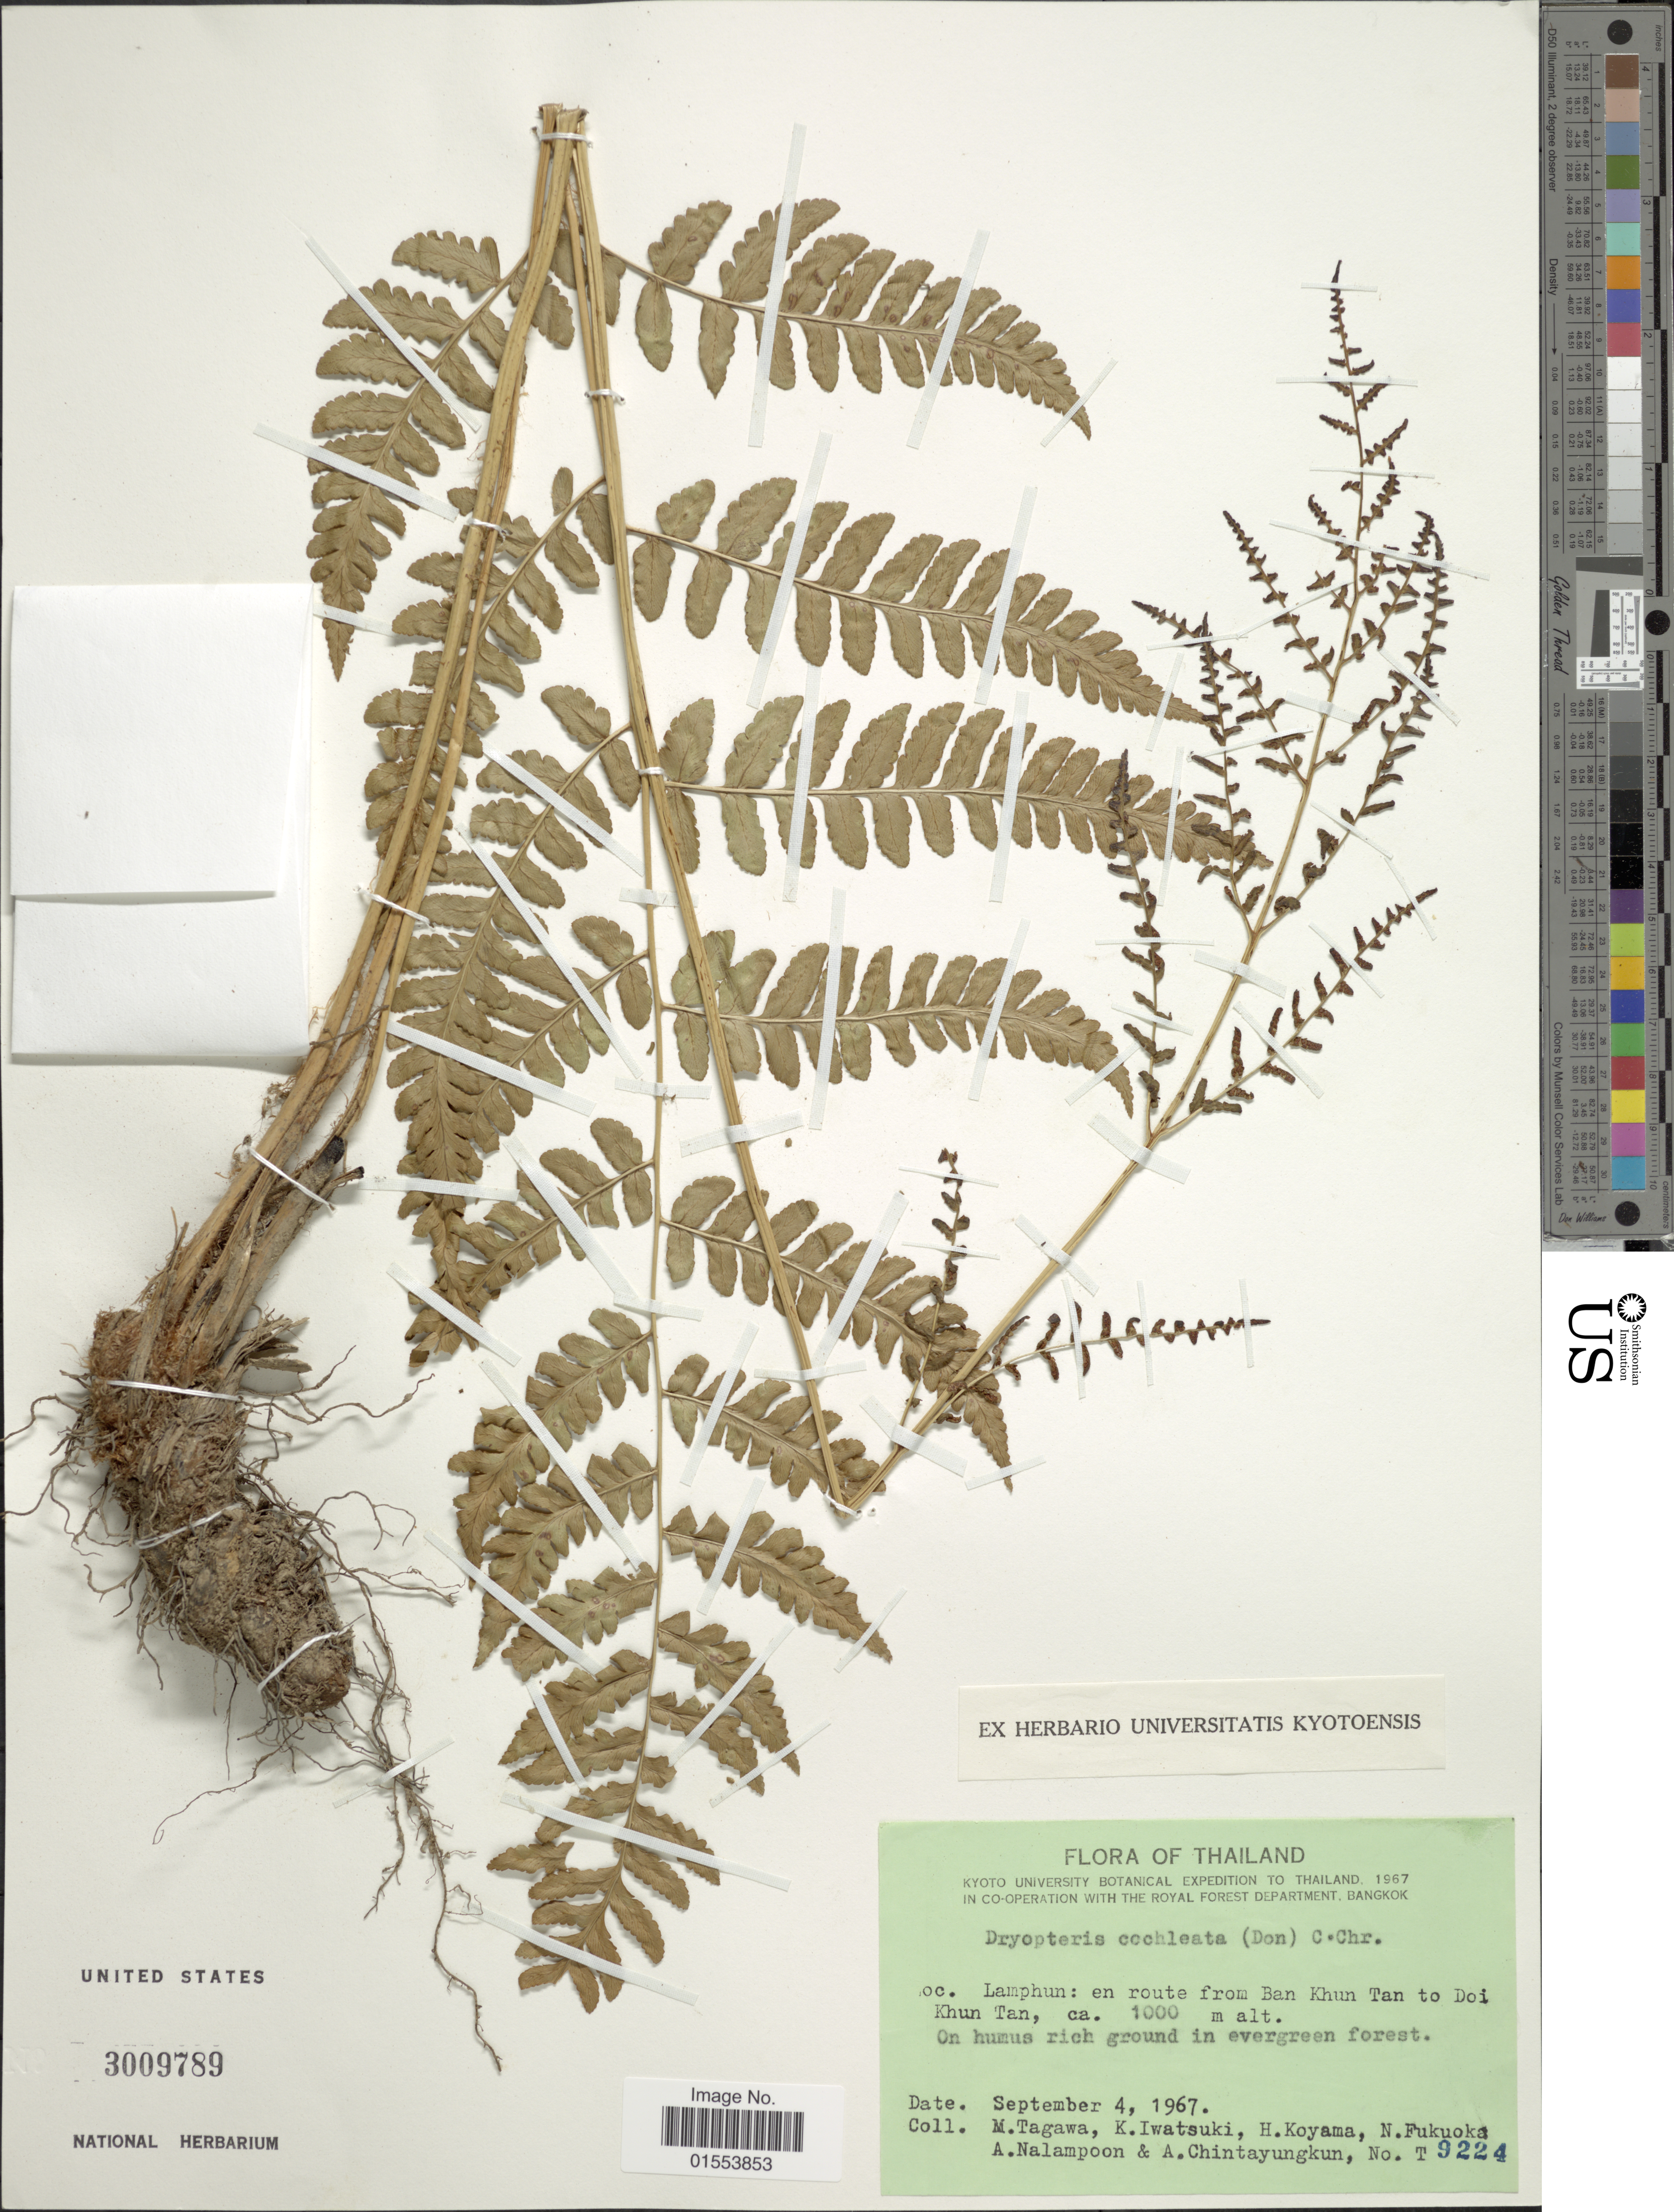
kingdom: Plantae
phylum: Tracheophyta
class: Polypodiopsida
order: Polypodiales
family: Dryopteridaceae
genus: Dryopteris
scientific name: Dryopteris cochleata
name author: (D. Don) C. Chr.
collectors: M. Tagawa, K. Iwatsuki, H. Koyama, N. Fukuoka & et al.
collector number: T9224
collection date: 1967-09-04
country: Thailand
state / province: Lamphun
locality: Thailand. Lamphun: en route from Ban Khun Tan to Doi Khun Tan.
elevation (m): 1000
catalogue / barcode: US 3009789